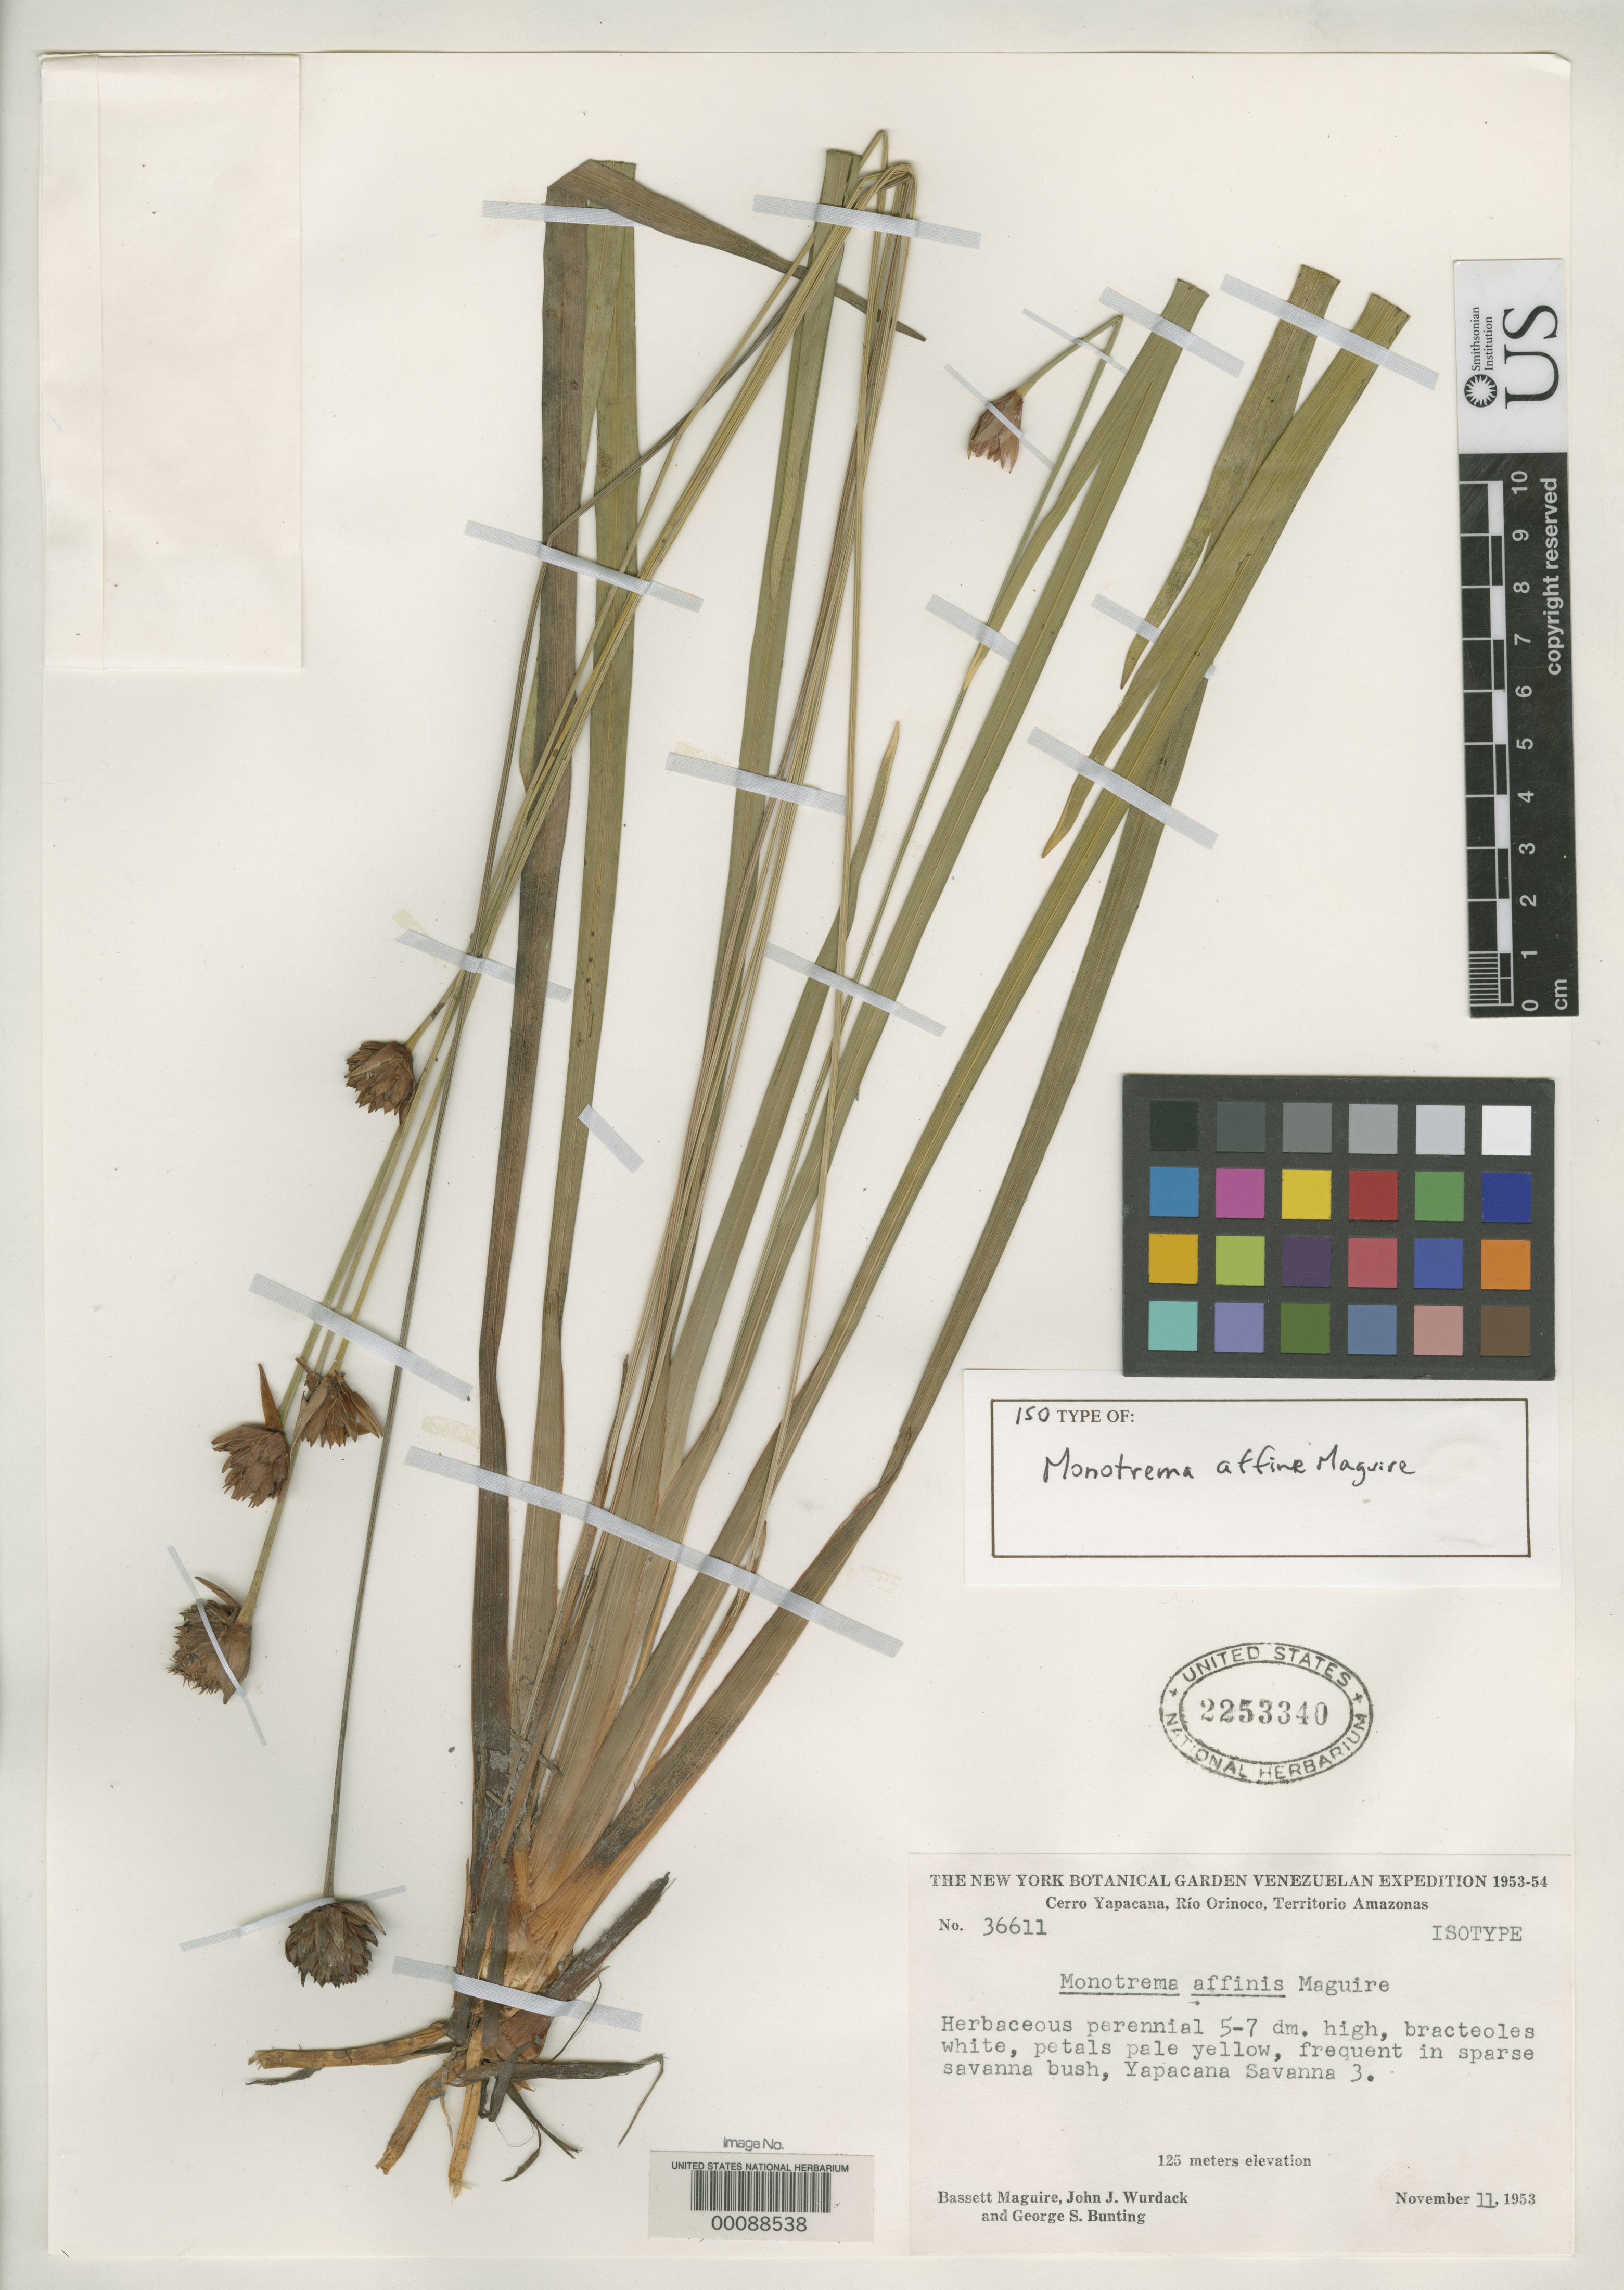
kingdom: Plantae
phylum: Tracheophyta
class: Liliopsida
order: Poales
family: Rapateaceae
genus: Monotrema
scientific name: Monotrema affine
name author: Maguire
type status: Isotype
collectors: B. Maguire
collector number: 36611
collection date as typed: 11 Nov 1953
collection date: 1953-11-11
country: Venezuela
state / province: Amazonas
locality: Yapacana Savanna.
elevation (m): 125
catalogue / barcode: US 2253340